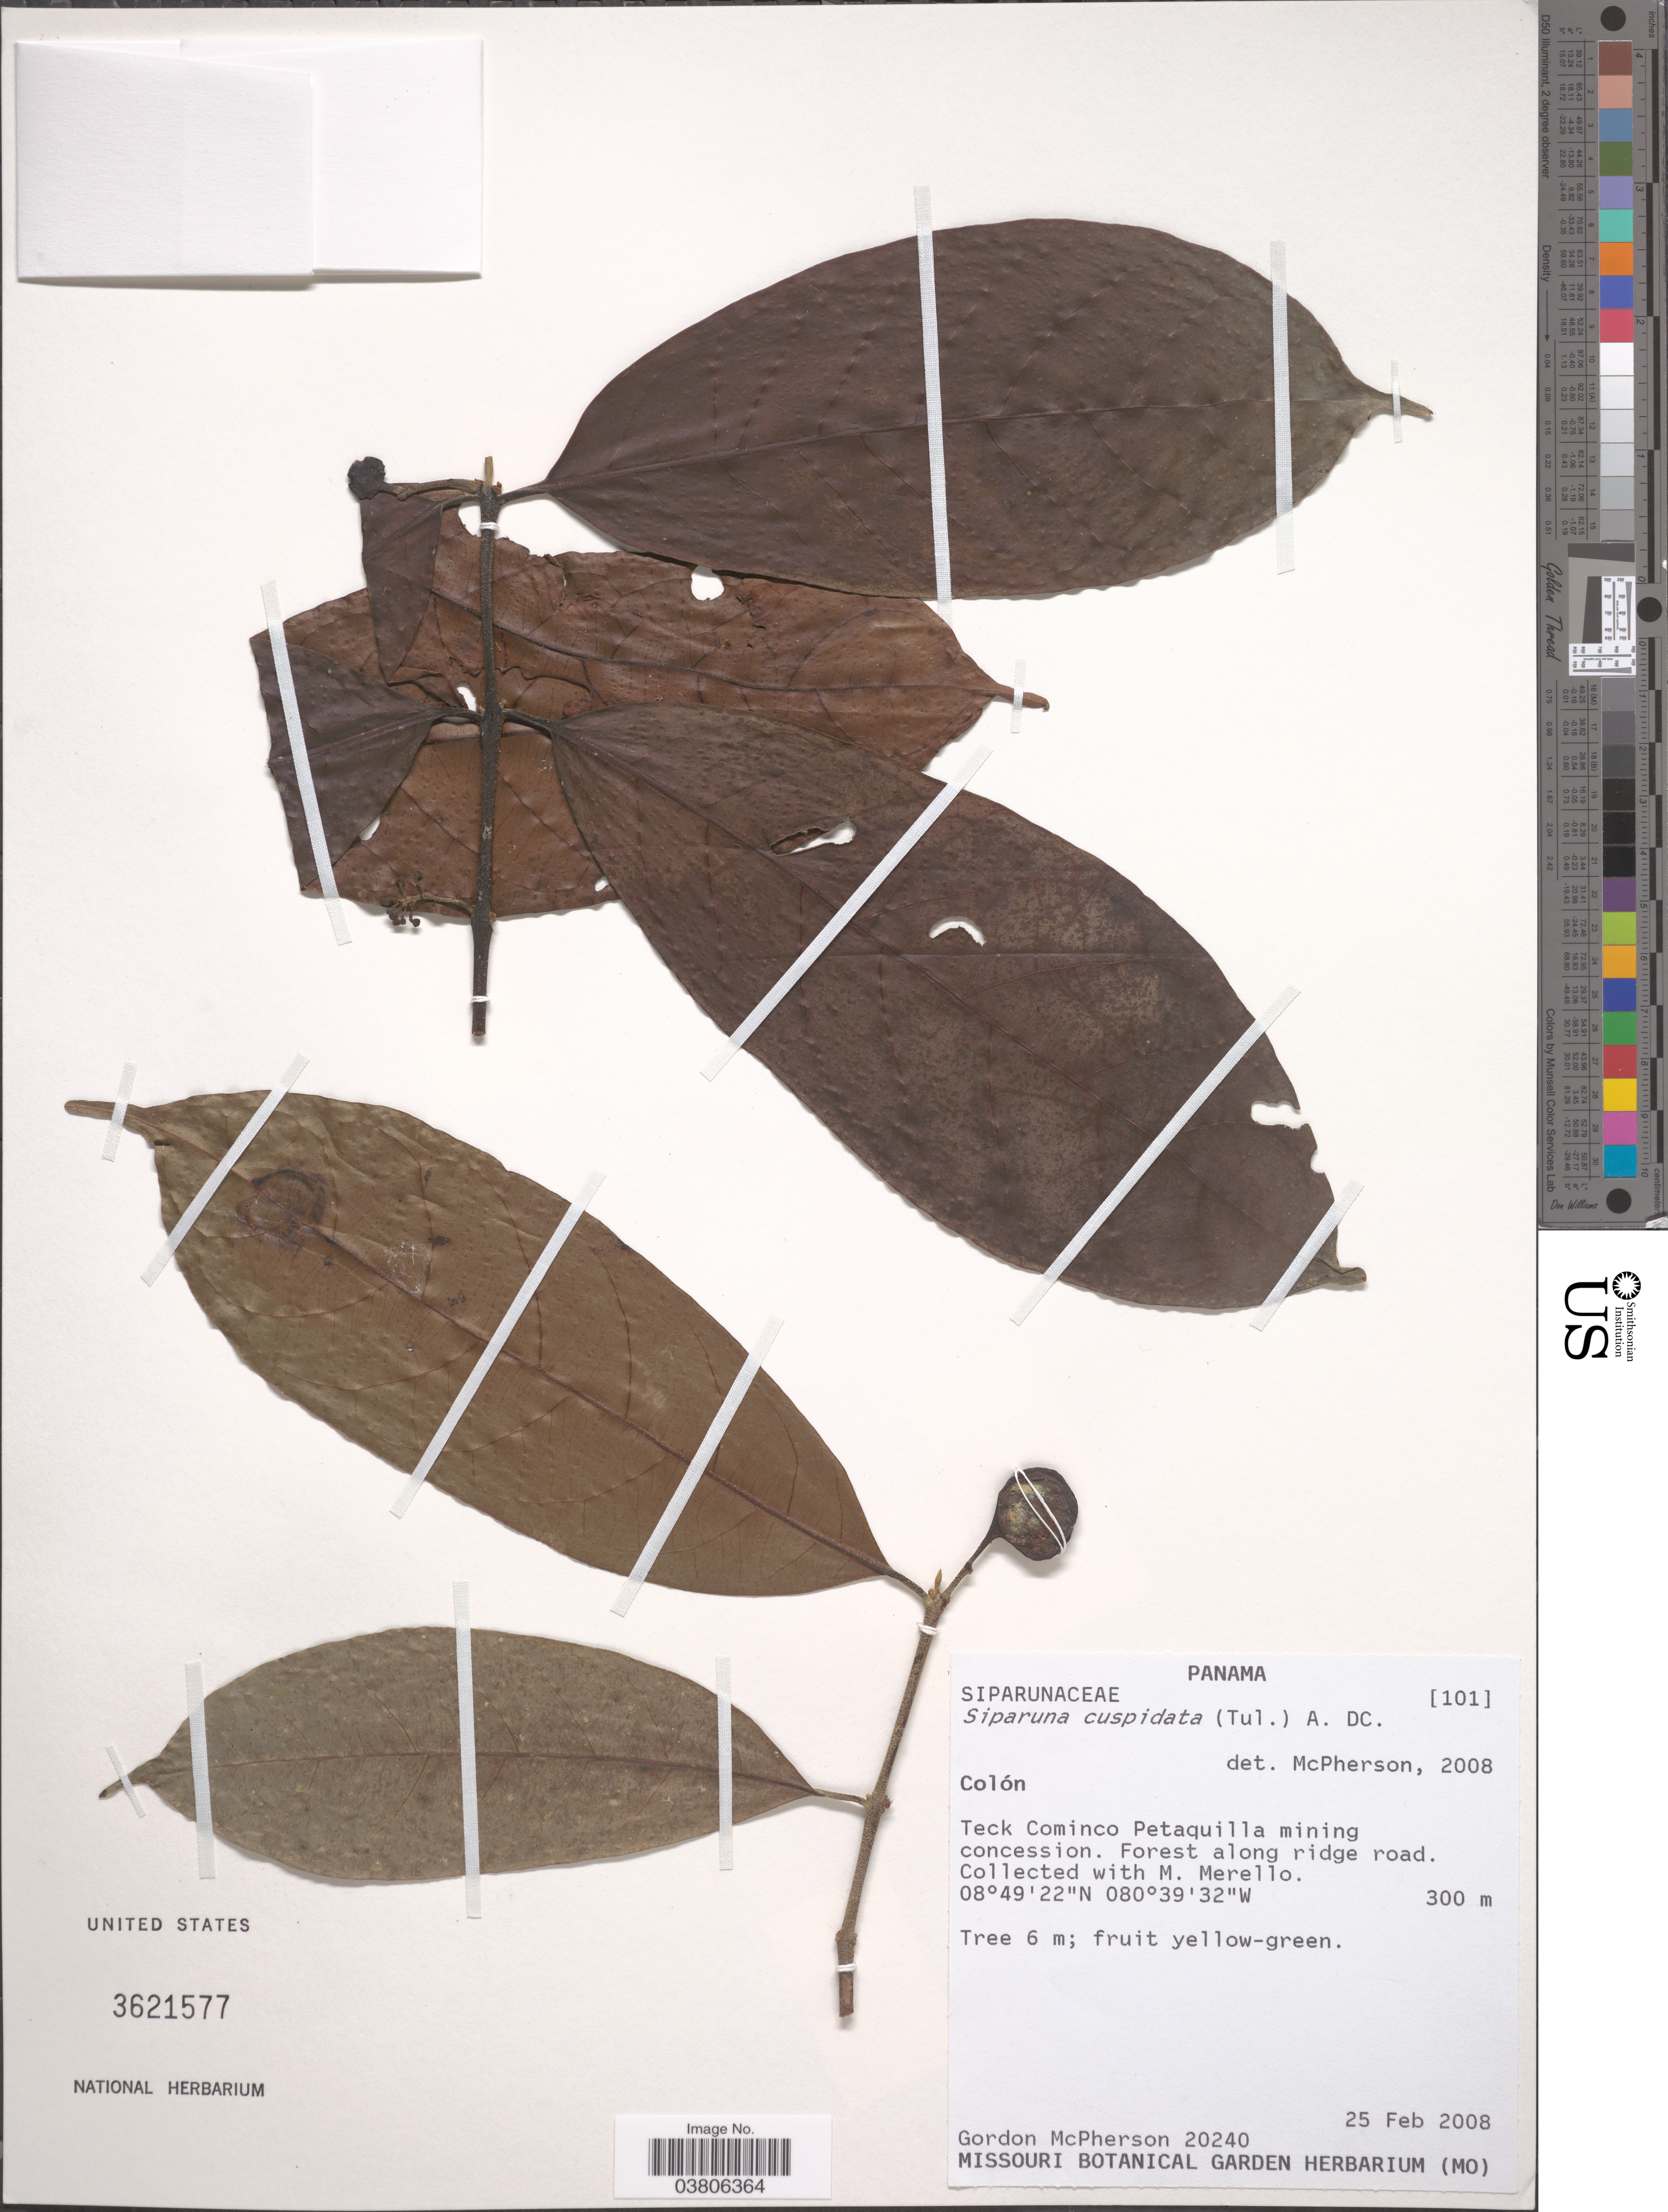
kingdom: Plantae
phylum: Tracheophyta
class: Magnoliopsida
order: Laurales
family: Siparunaceae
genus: Siparuna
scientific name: Siparuna cuspidata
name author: (Tul.) A. DC.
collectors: G. McPherson & M. Merello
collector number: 20240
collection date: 2008-02-25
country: Panama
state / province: Colón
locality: Teck Cominco Petaquilla mining concession.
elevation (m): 300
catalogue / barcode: US 3621577